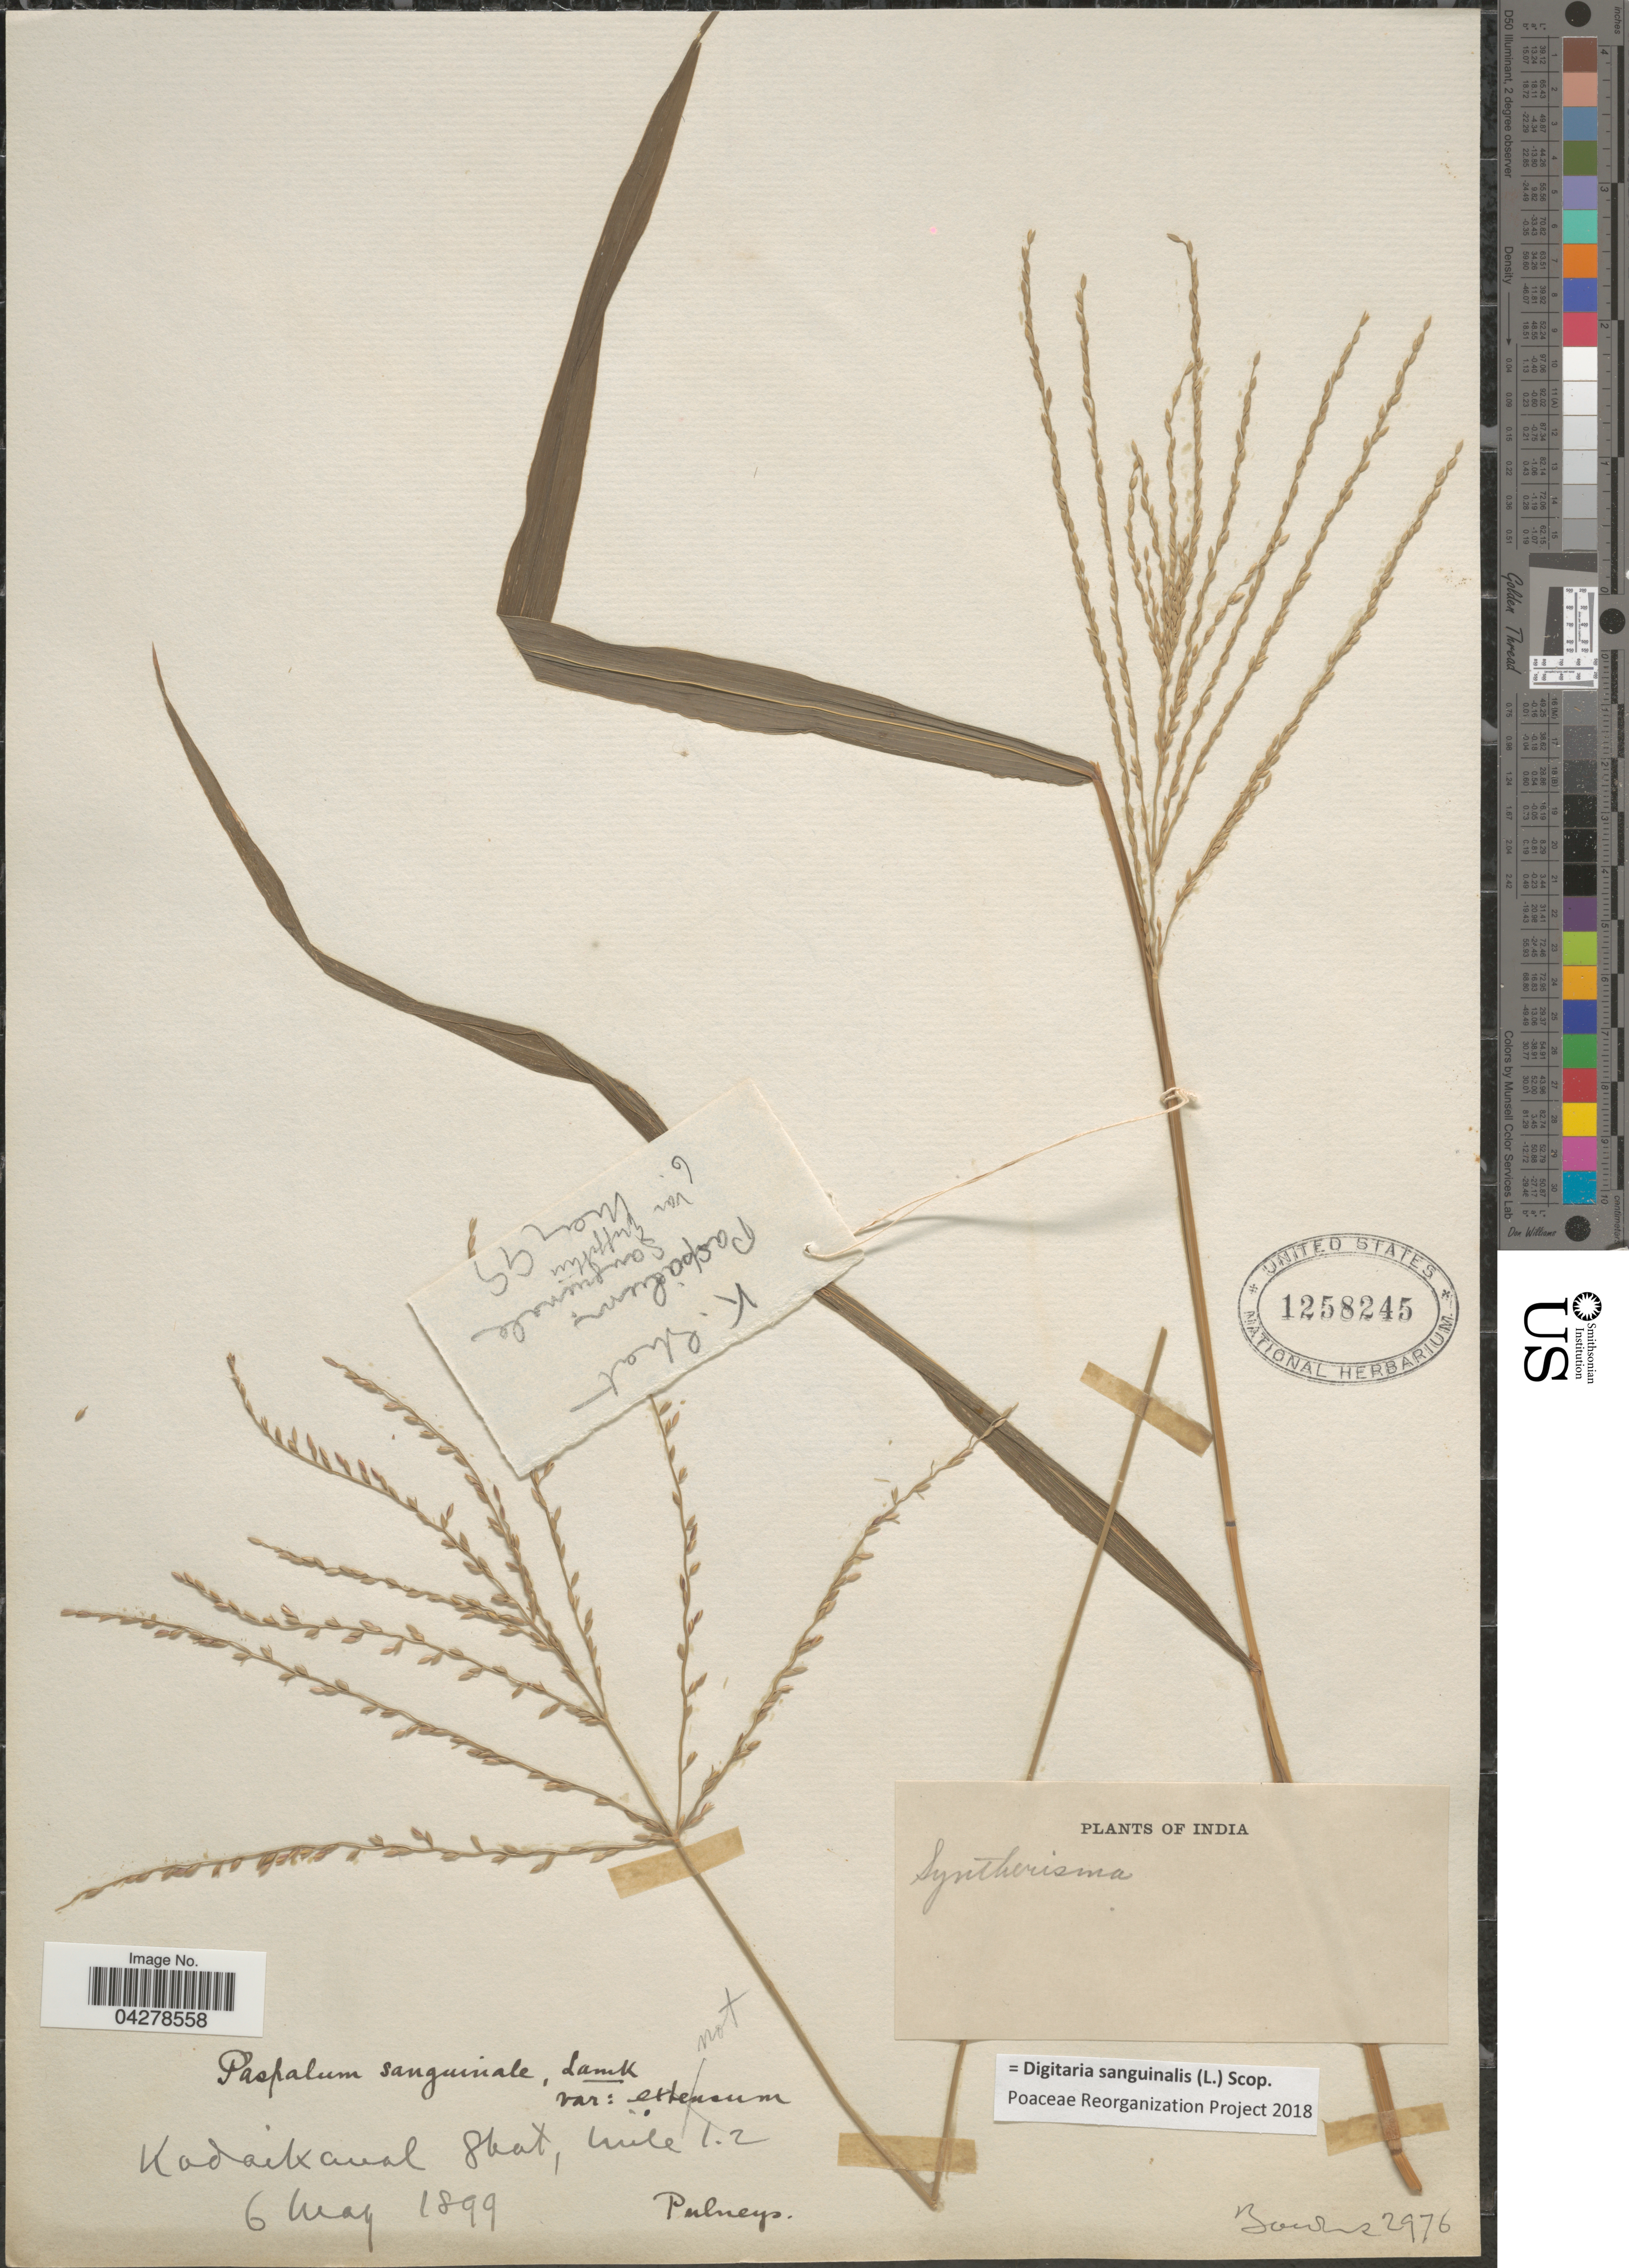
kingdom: Plantae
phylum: Tracheophyta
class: Liliopsida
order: Poales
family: Poaceae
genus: Digitaria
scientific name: Digitaria sanguinalis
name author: (L.) Scop.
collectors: -- Bourne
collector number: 2976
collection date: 1899-05-06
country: India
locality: KodaiKanal Ghat - mls. 1.2. Pulneys.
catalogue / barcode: US 1258245